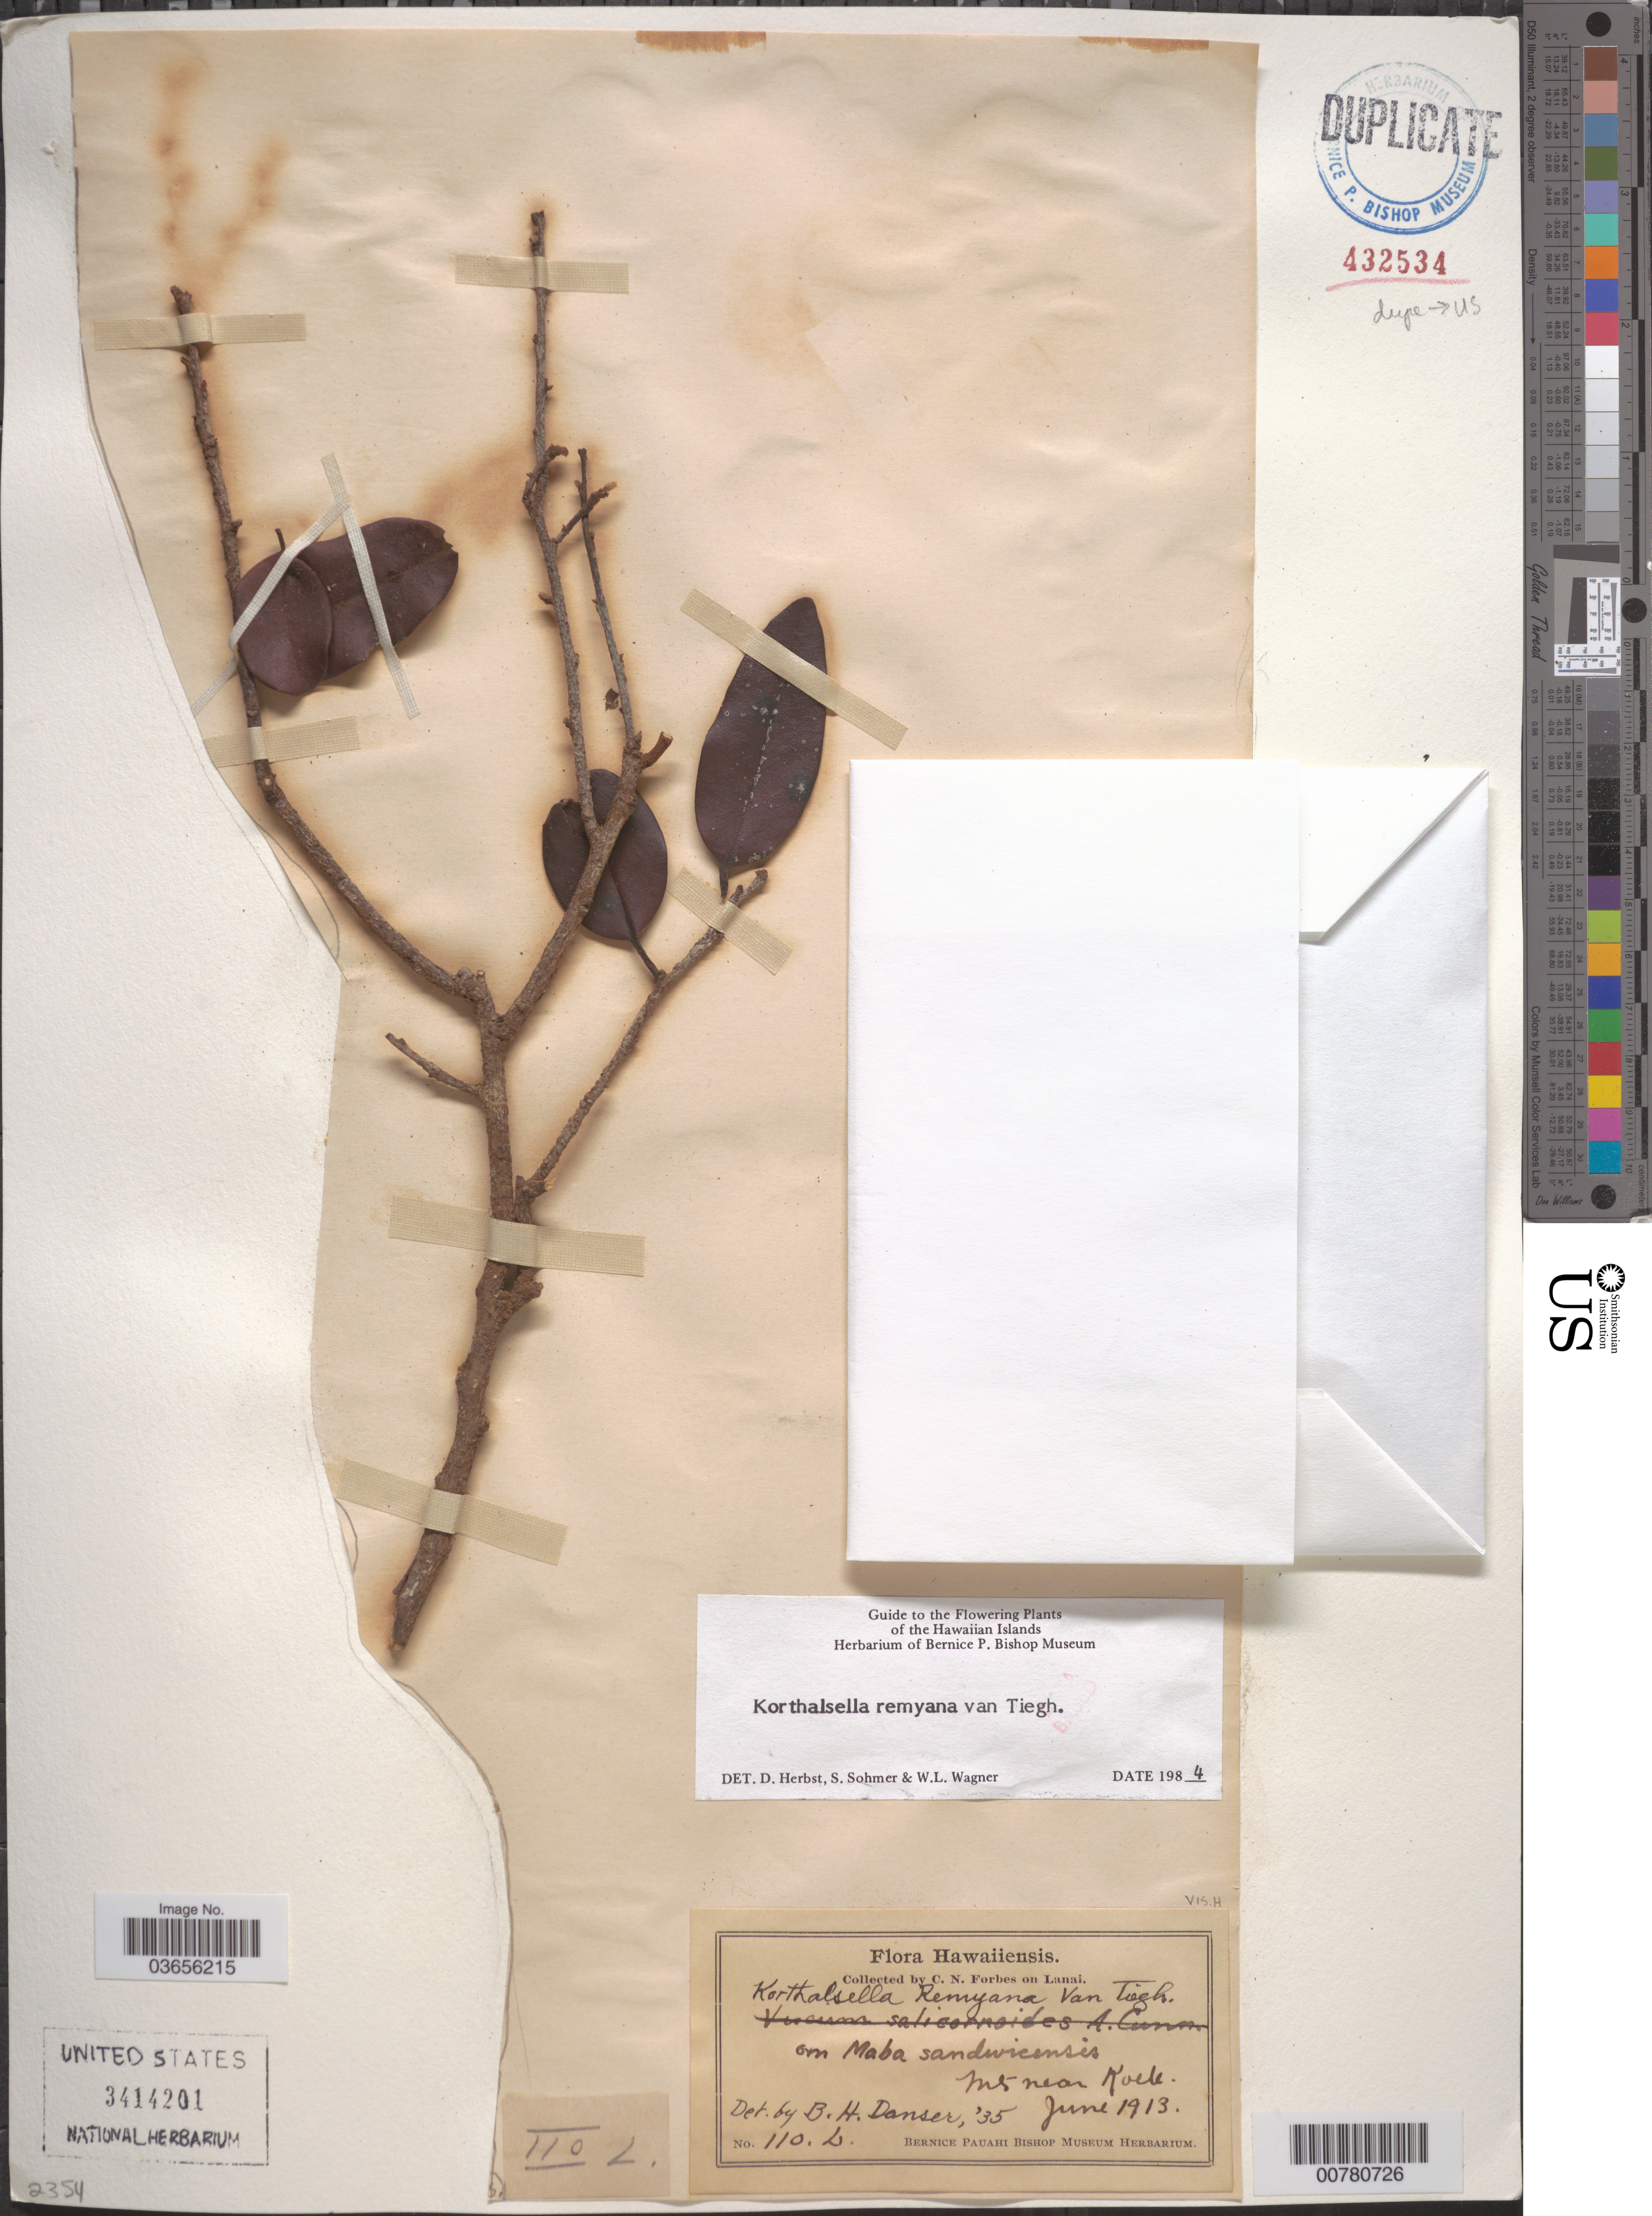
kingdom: Plantae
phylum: Tracheophyta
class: Magnoliopsida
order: Santalales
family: Viscaceae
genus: Korthalsella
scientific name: Korthalsella remyana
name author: Tiegh.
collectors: C. N. Forbes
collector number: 110L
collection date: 1913-06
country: United States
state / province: Hawaii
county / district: Maui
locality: Lanai. Mts near Koele.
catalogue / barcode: US 3414201